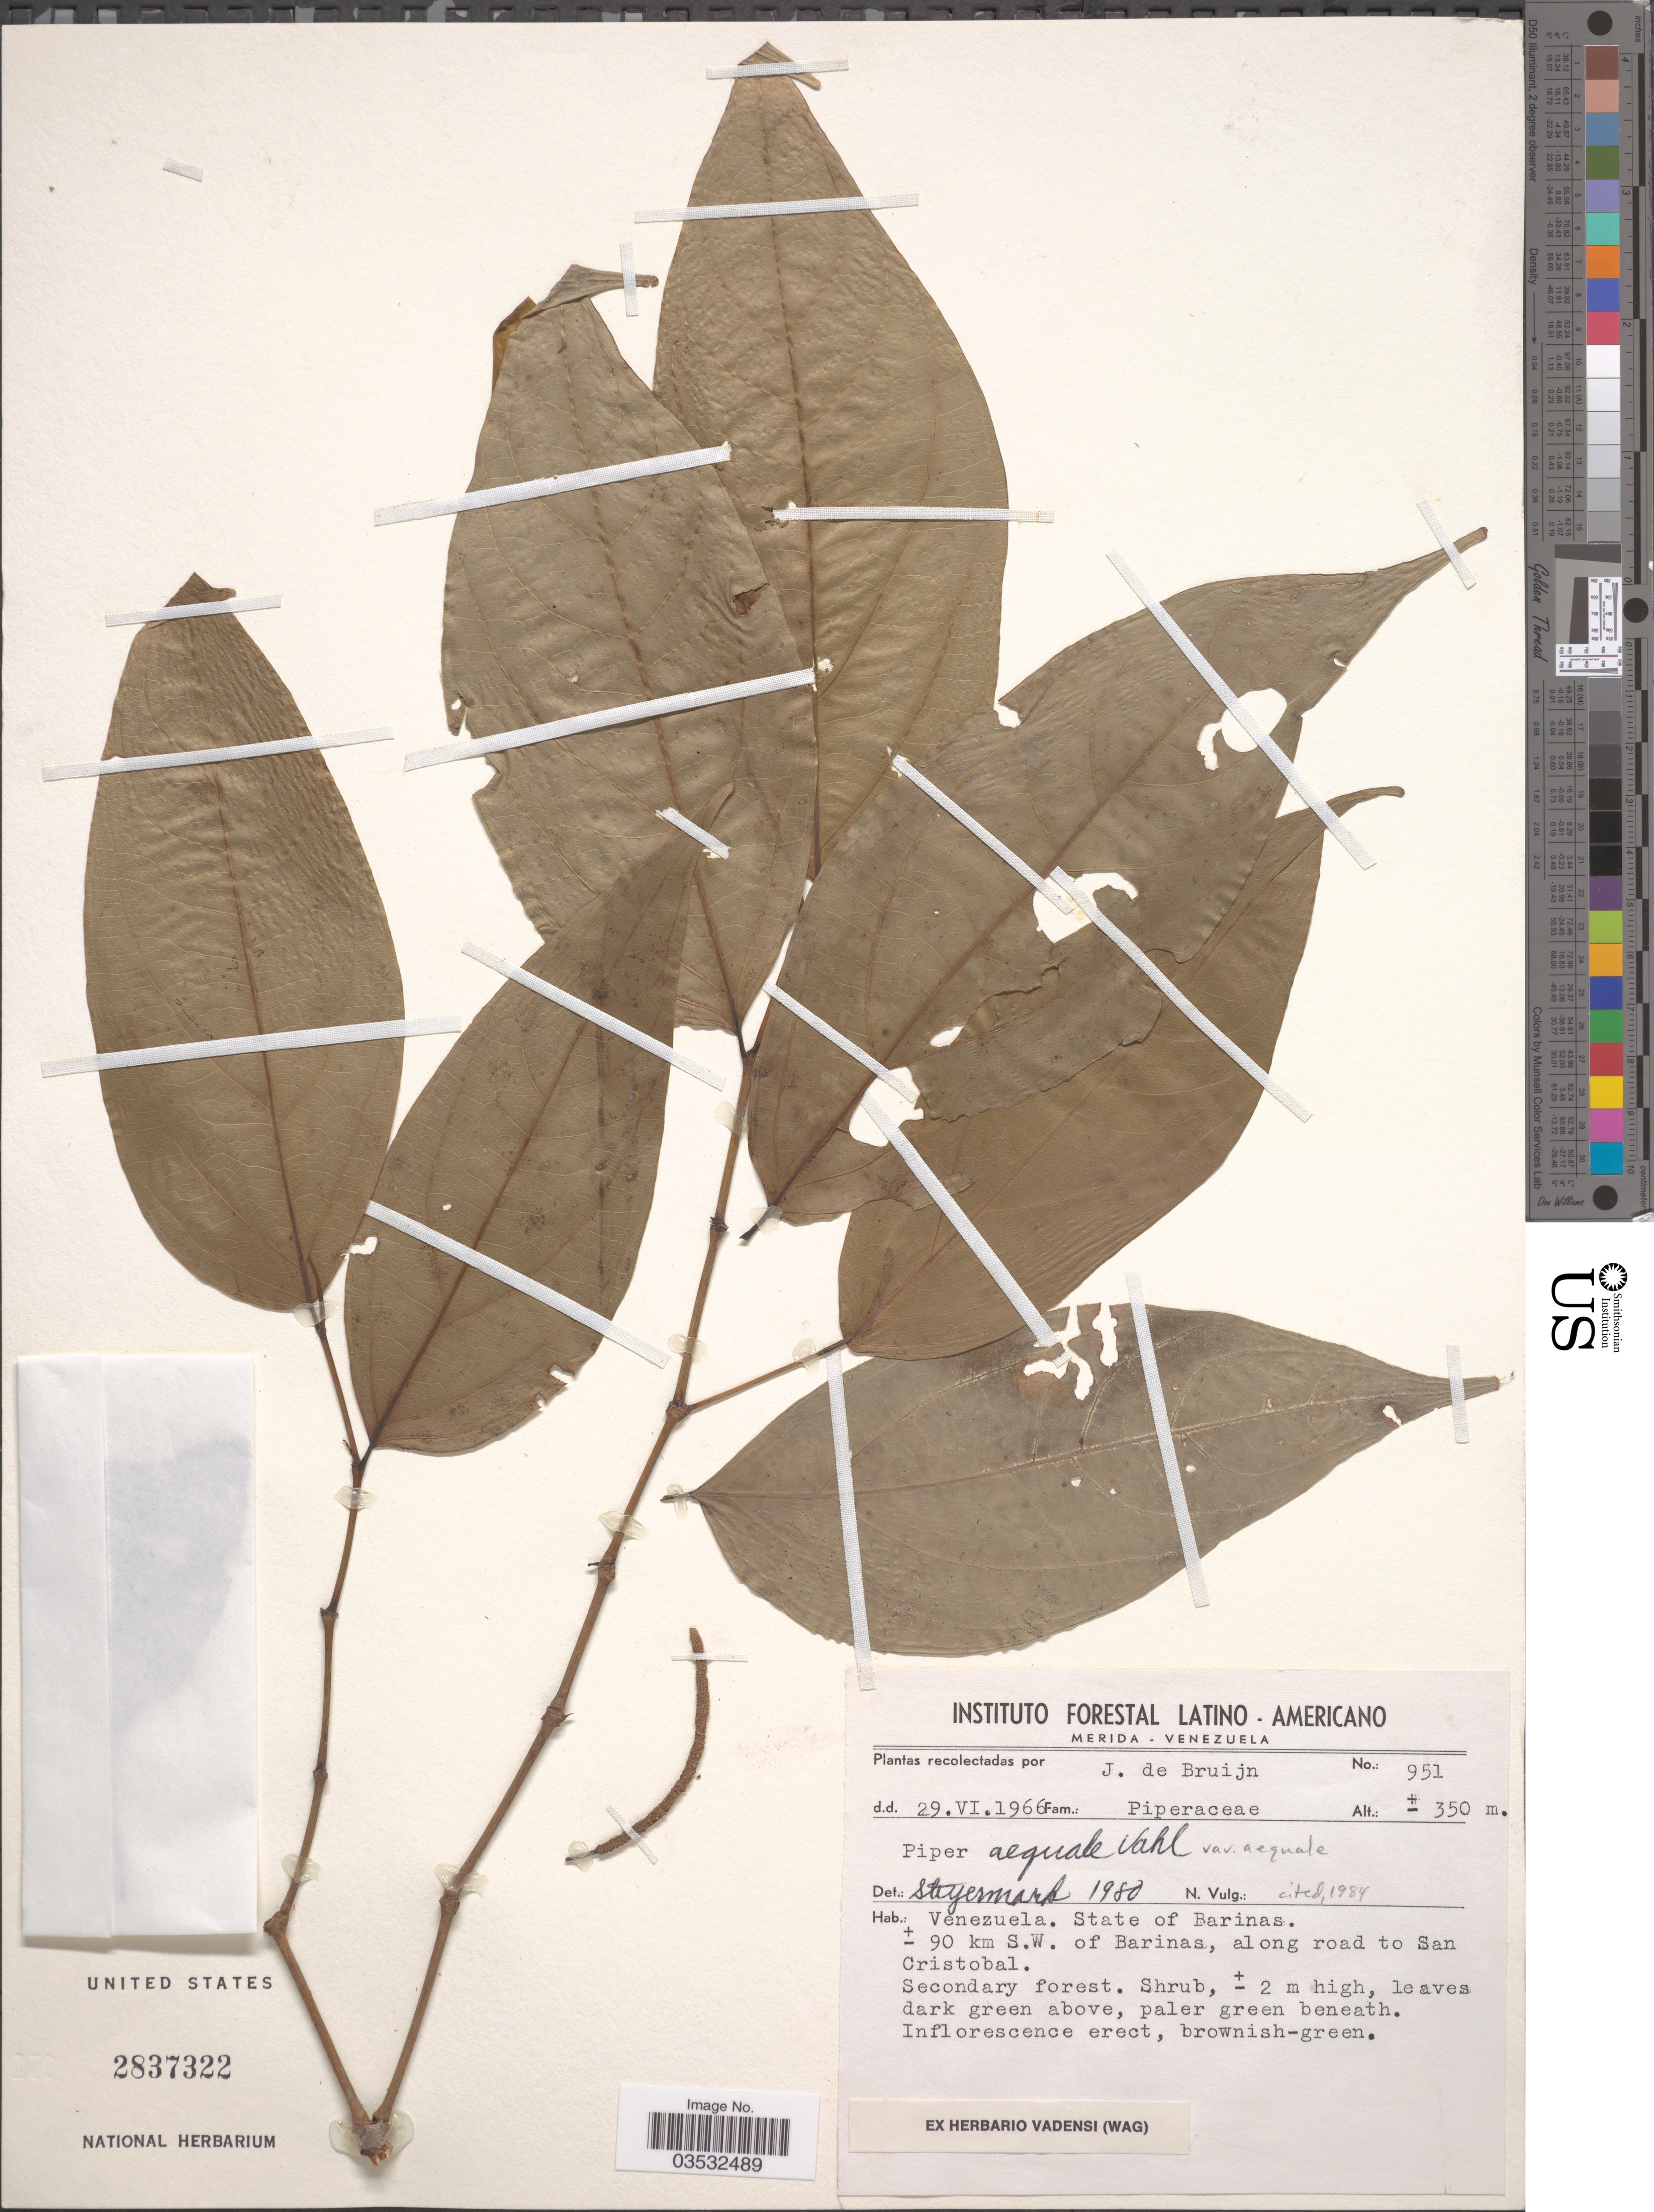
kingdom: Plantae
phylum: Tracheophyta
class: Magnoliopsida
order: Piperales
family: Piperaceae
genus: Piper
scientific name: Piper aequale var. aequale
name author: Vahl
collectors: J. Bruijn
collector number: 951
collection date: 1966-06-29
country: Venezuela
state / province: Barinas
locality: ±90 km S.W. of Barinas, along road to San Cristobal.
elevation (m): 350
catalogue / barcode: US 2837322